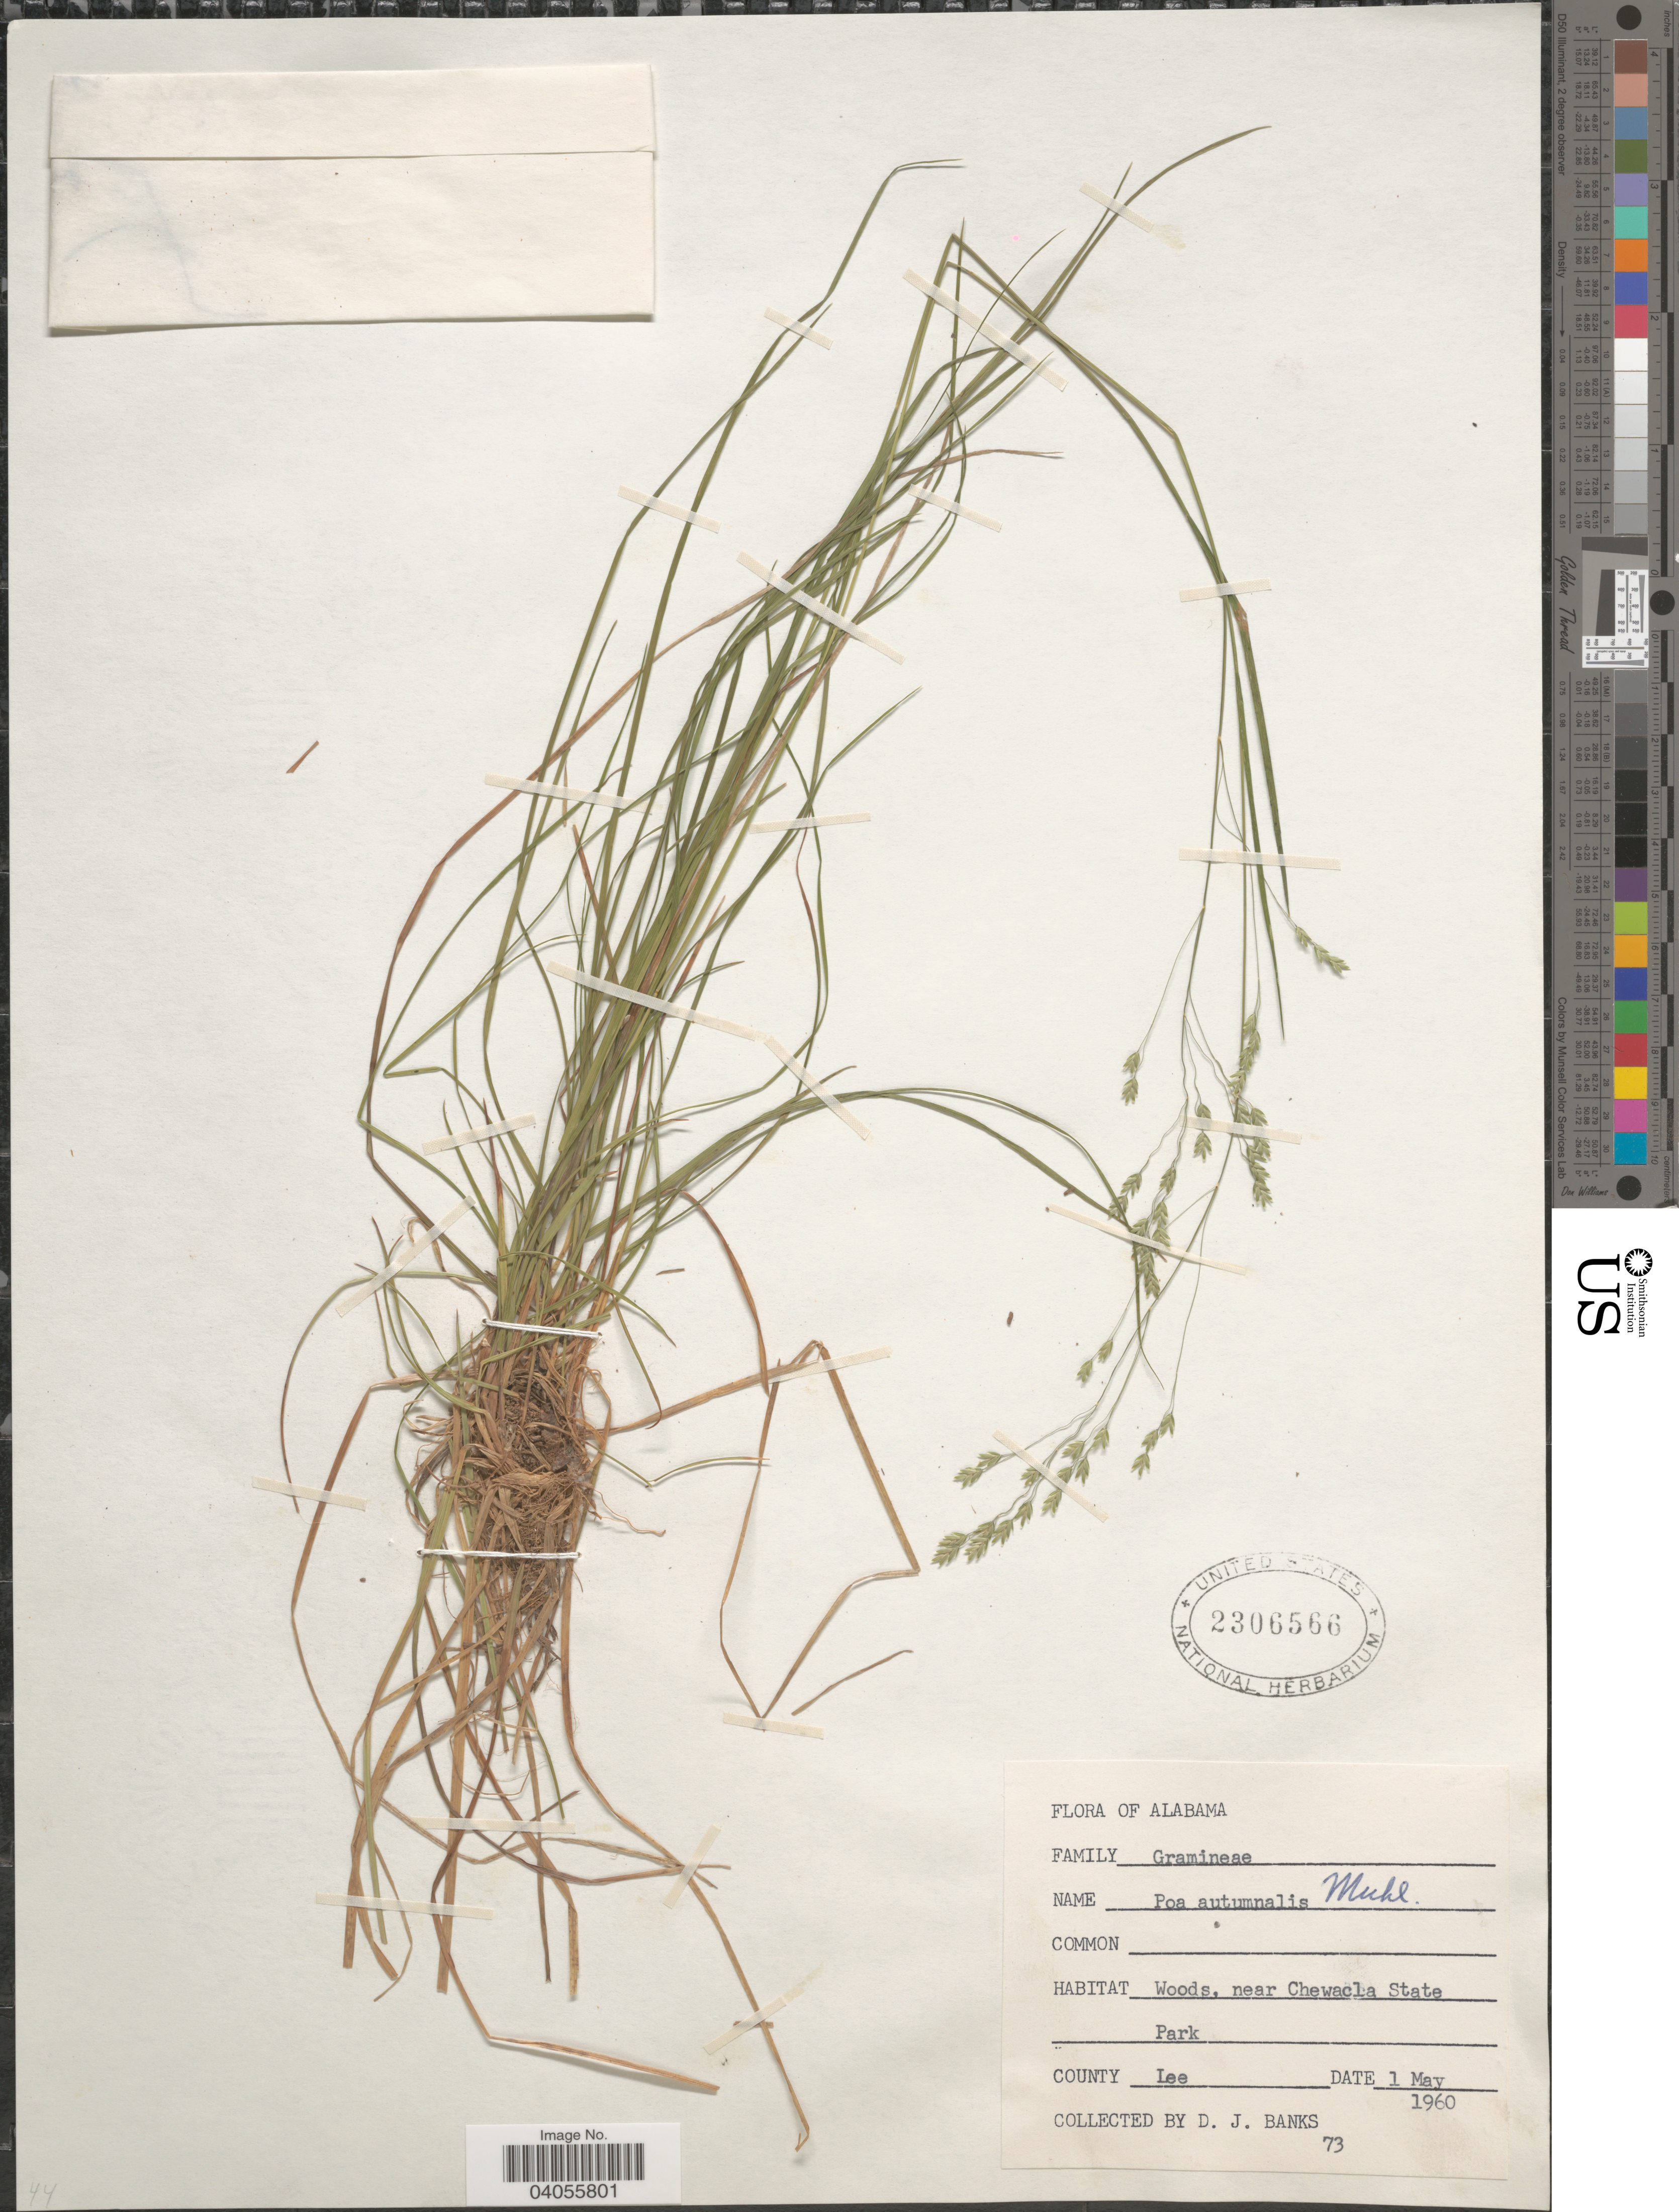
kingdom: Plantae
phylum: Tracheophyta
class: Liliopsida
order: Poales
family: Poaceae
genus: Poa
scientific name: Poa autumnalis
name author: Muhl. ex Elliott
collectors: D. J. Banks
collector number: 73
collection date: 1960-05-01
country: United States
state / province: Alabama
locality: Woods, near Chewacla State Park. County Lee.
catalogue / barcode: US 2306566